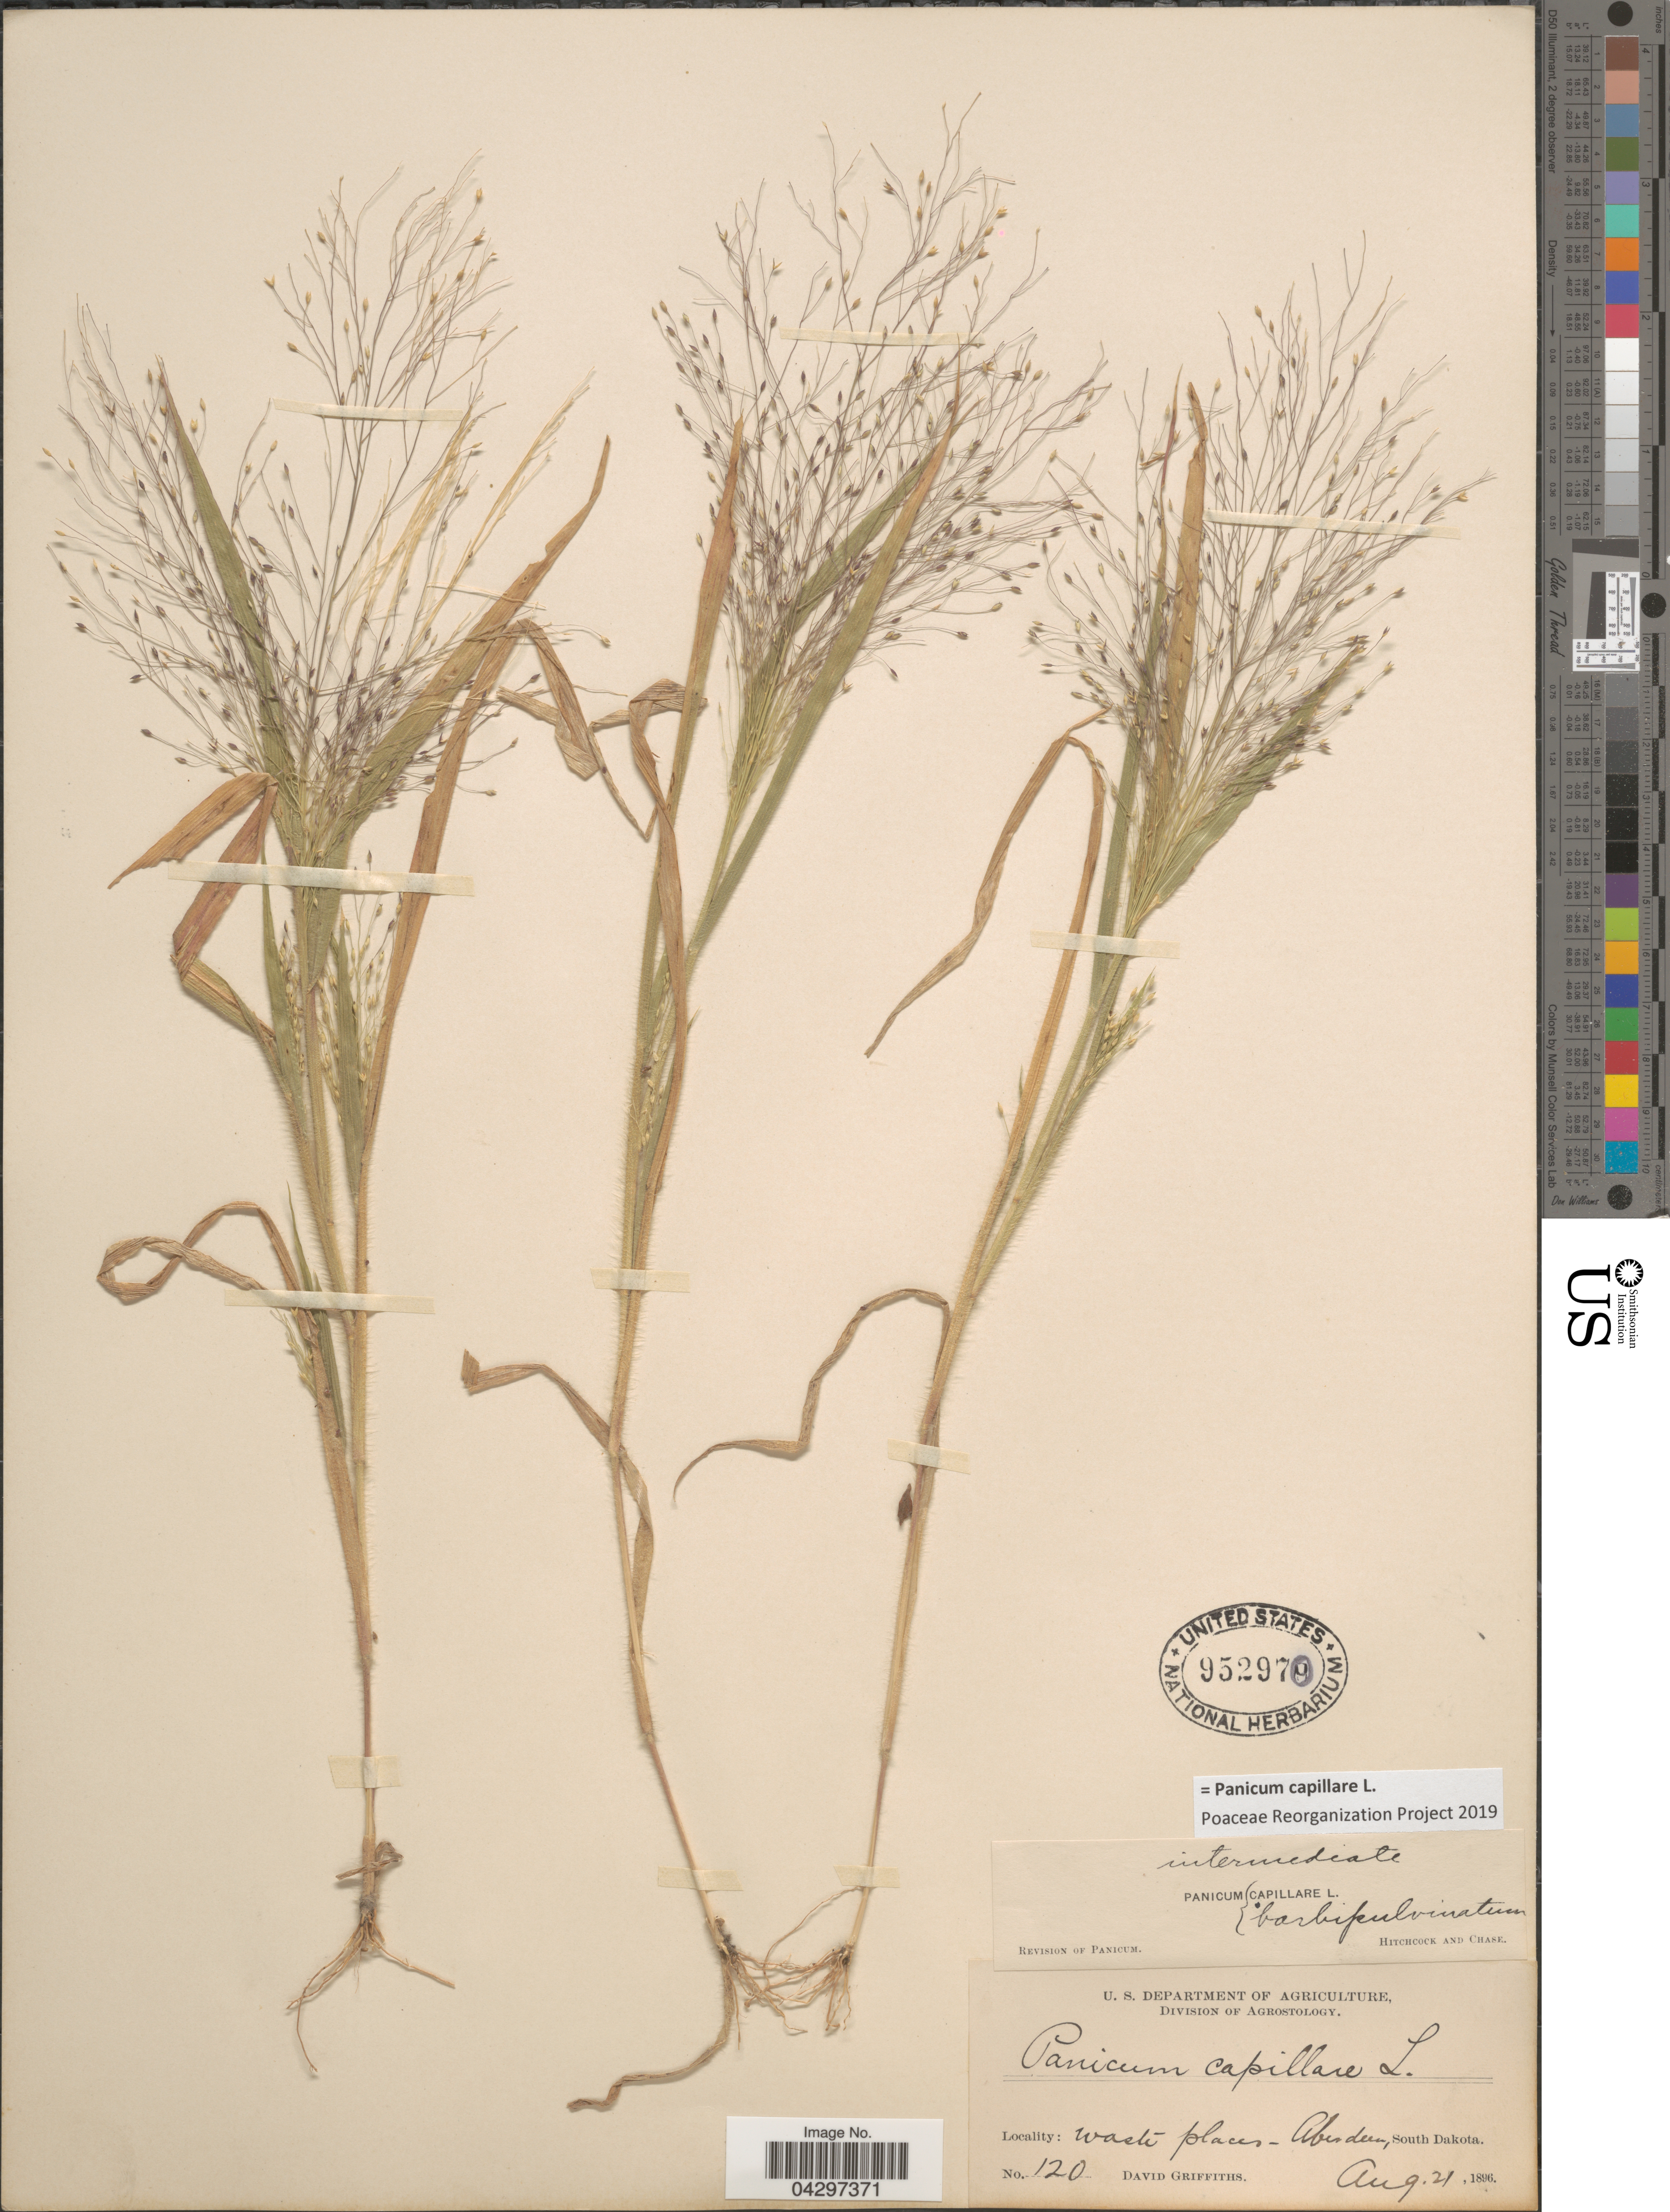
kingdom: Plantae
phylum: Tracheophyta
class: Liliopsida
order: Poales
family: Poaceae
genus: Panicum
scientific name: Panicum capillare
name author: L.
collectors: D. Griffiths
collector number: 120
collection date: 1896-08-21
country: United States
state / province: South Dakota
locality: Aberdeen.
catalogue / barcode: US 952970